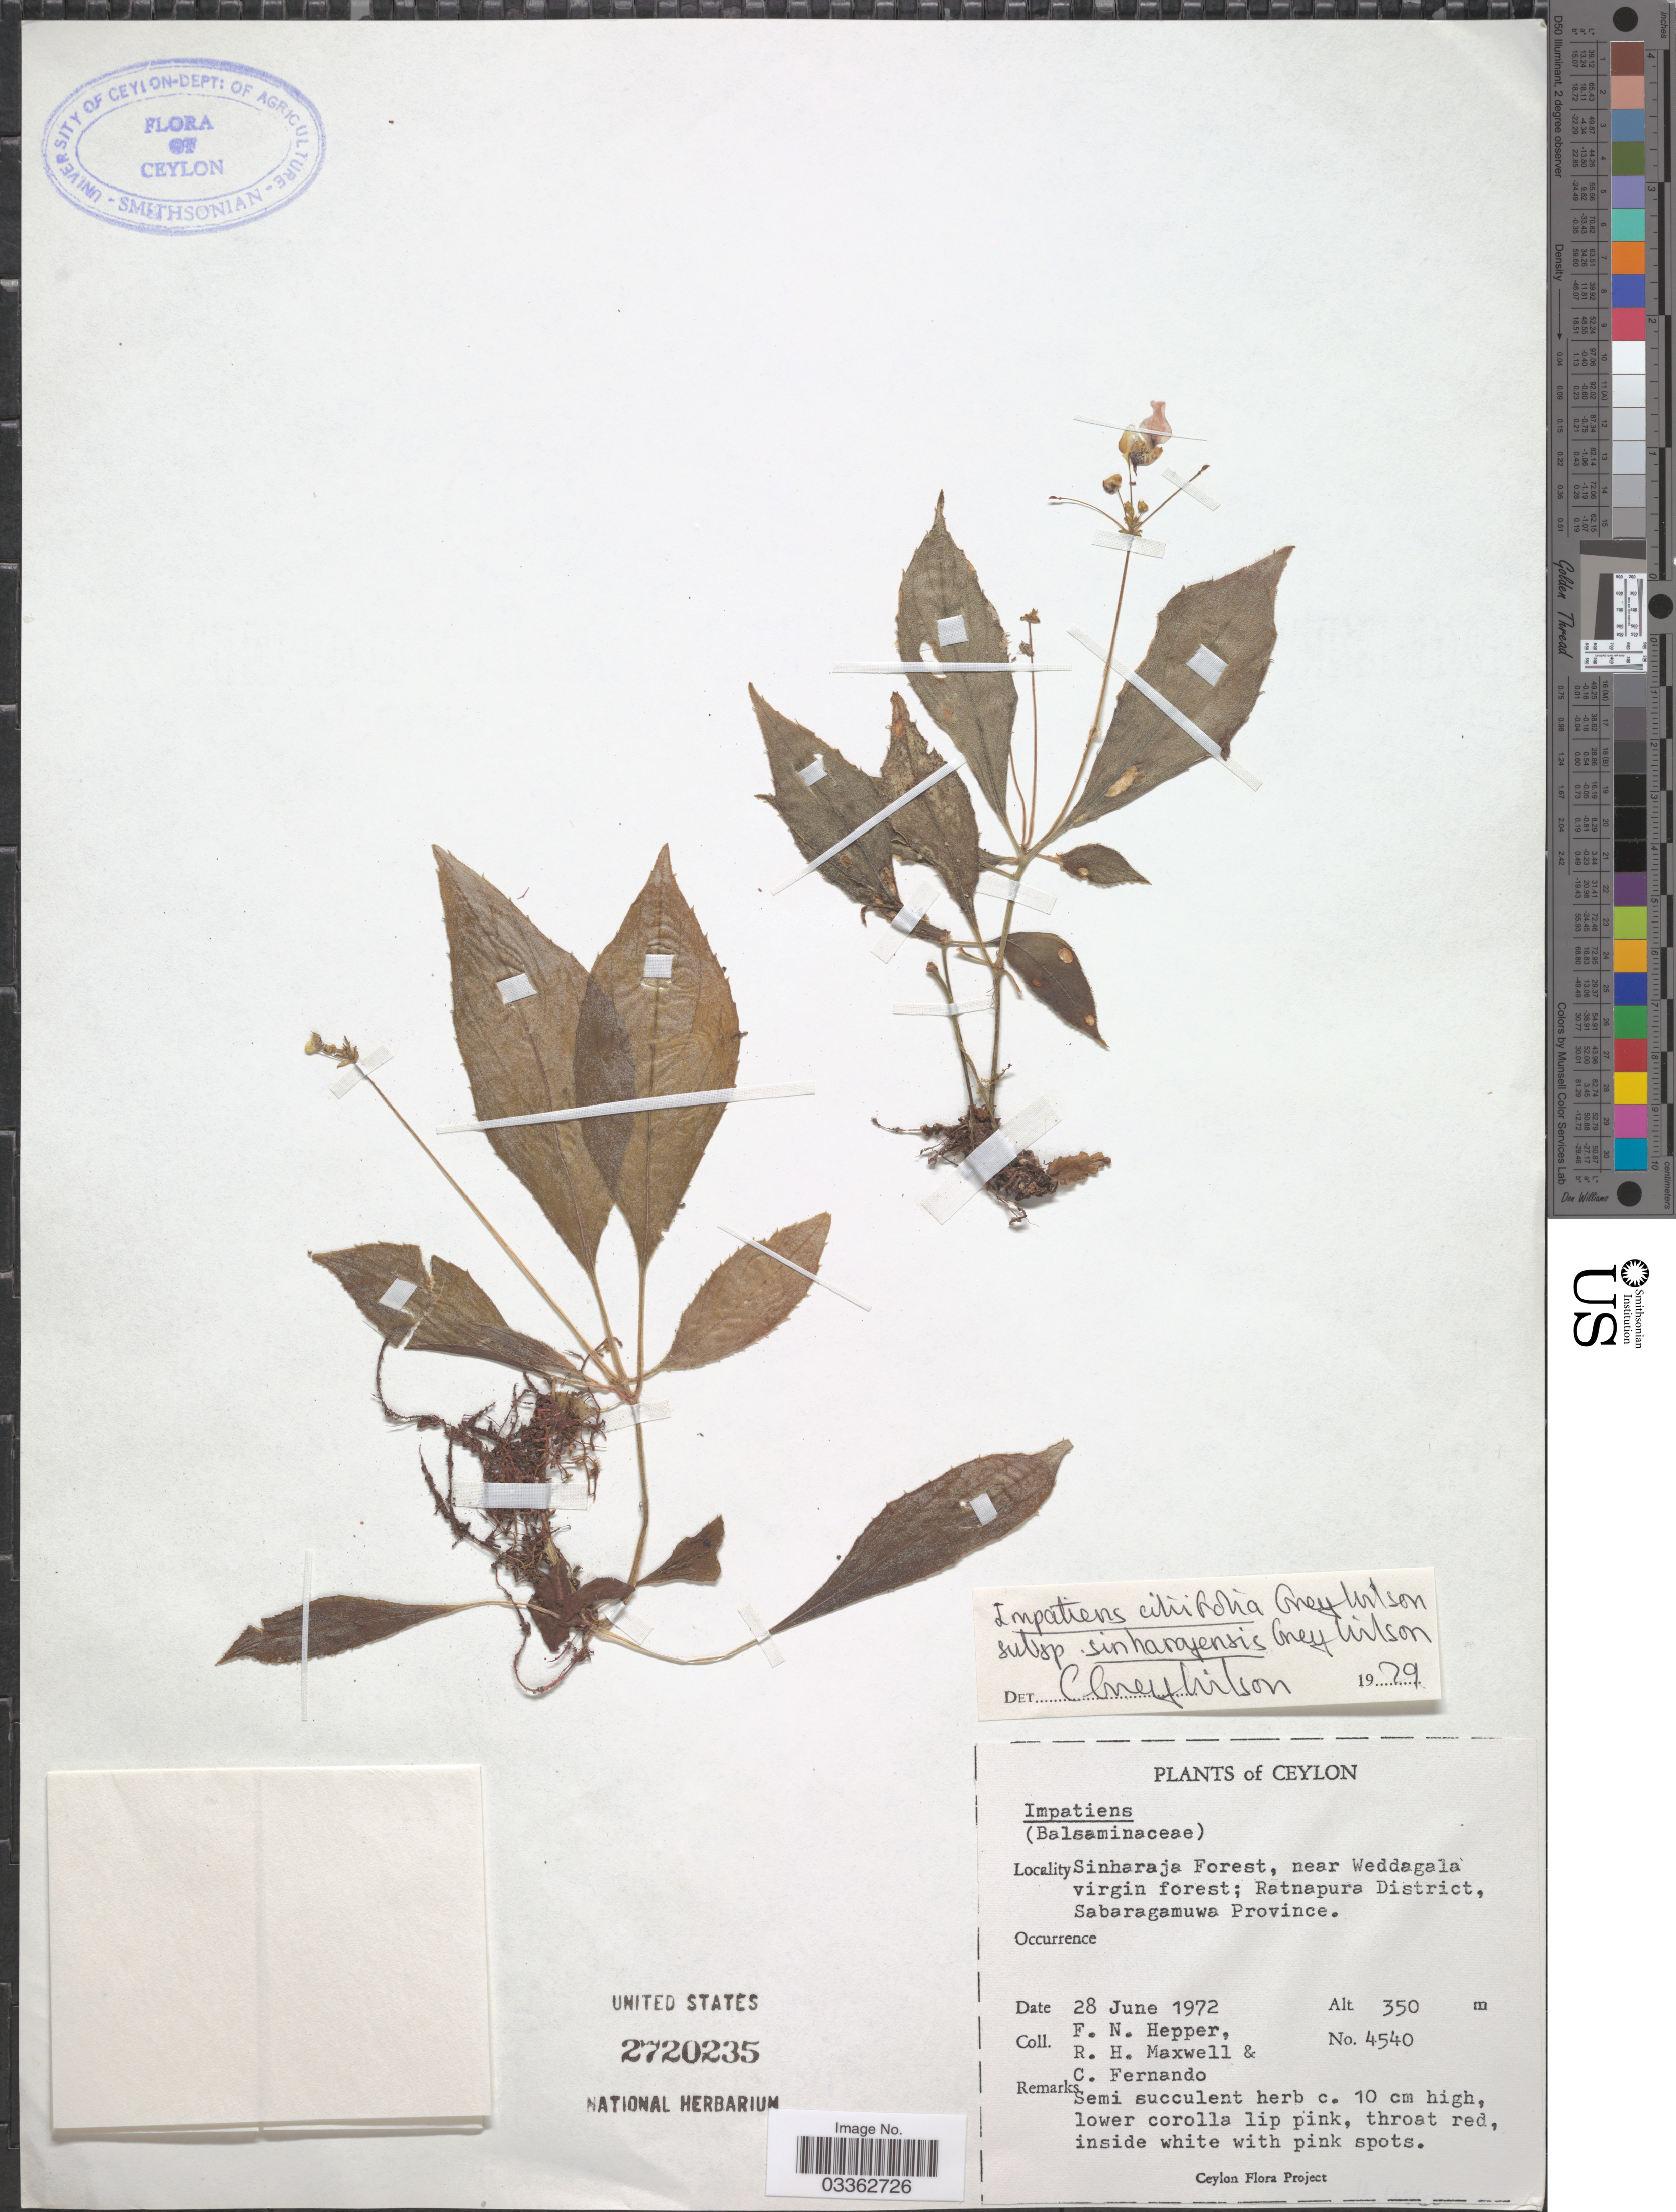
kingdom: Plantae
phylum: Tracheophyta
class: Magnoliopsida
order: Ericales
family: Balsaminaceae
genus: Impatiens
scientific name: Impatiens ciliifolia subsp. sinharajensis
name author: Grey-Wilson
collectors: F. Hepper, R. Maxwell & C. Fernando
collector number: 4540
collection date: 1972-06-28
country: Sri Lanka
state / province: Sabaragamuwa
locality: Ceylon. Sinharaja Forest, near Weddagala virgin forest; Ratnapura District.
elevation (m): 350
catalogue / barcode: US 2720235